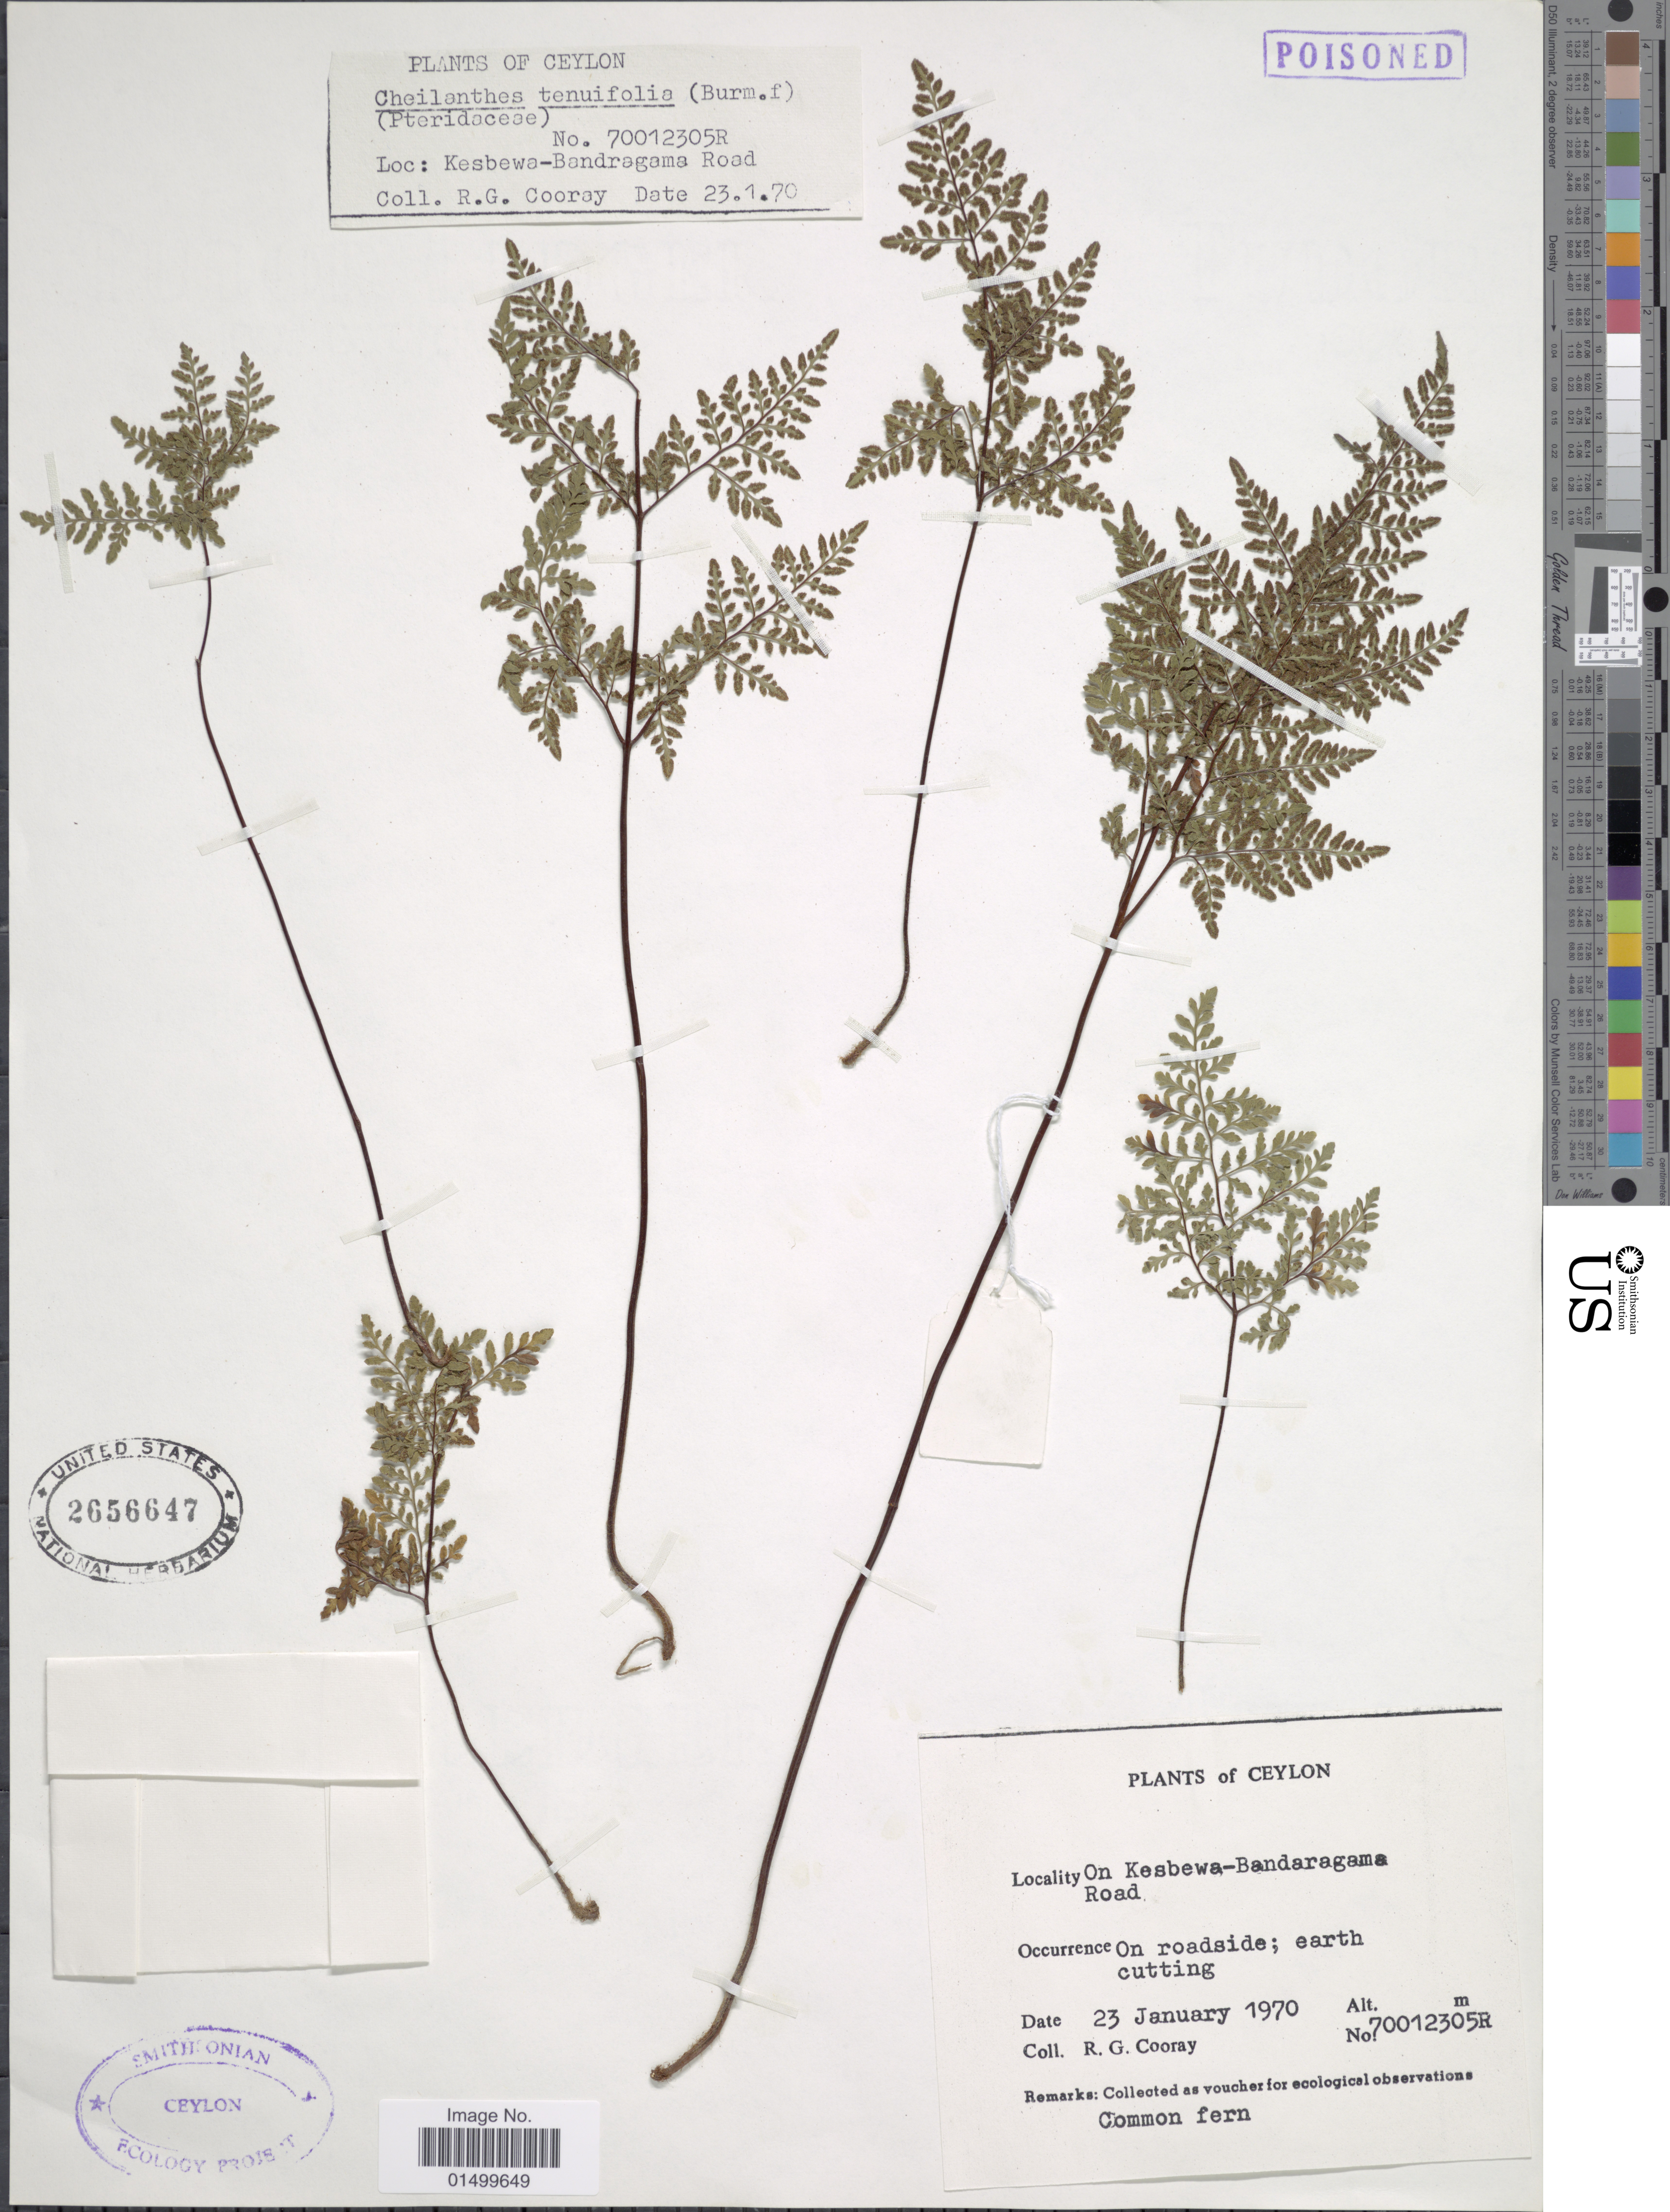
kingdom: Plantae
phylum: Tracheophyta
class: Polypodiopsida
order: Polypodiales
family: Pteridaceae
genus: Cheilanthes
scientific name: Cheilanthes tenuifolia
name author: (Burm. f.) Sw.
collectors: R. Cooray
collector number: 70012305R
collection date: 1970-01-23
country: Sri Lanka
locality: Ceylon, on Kesbewa-Bandaragama Road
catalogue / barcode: US 2656647